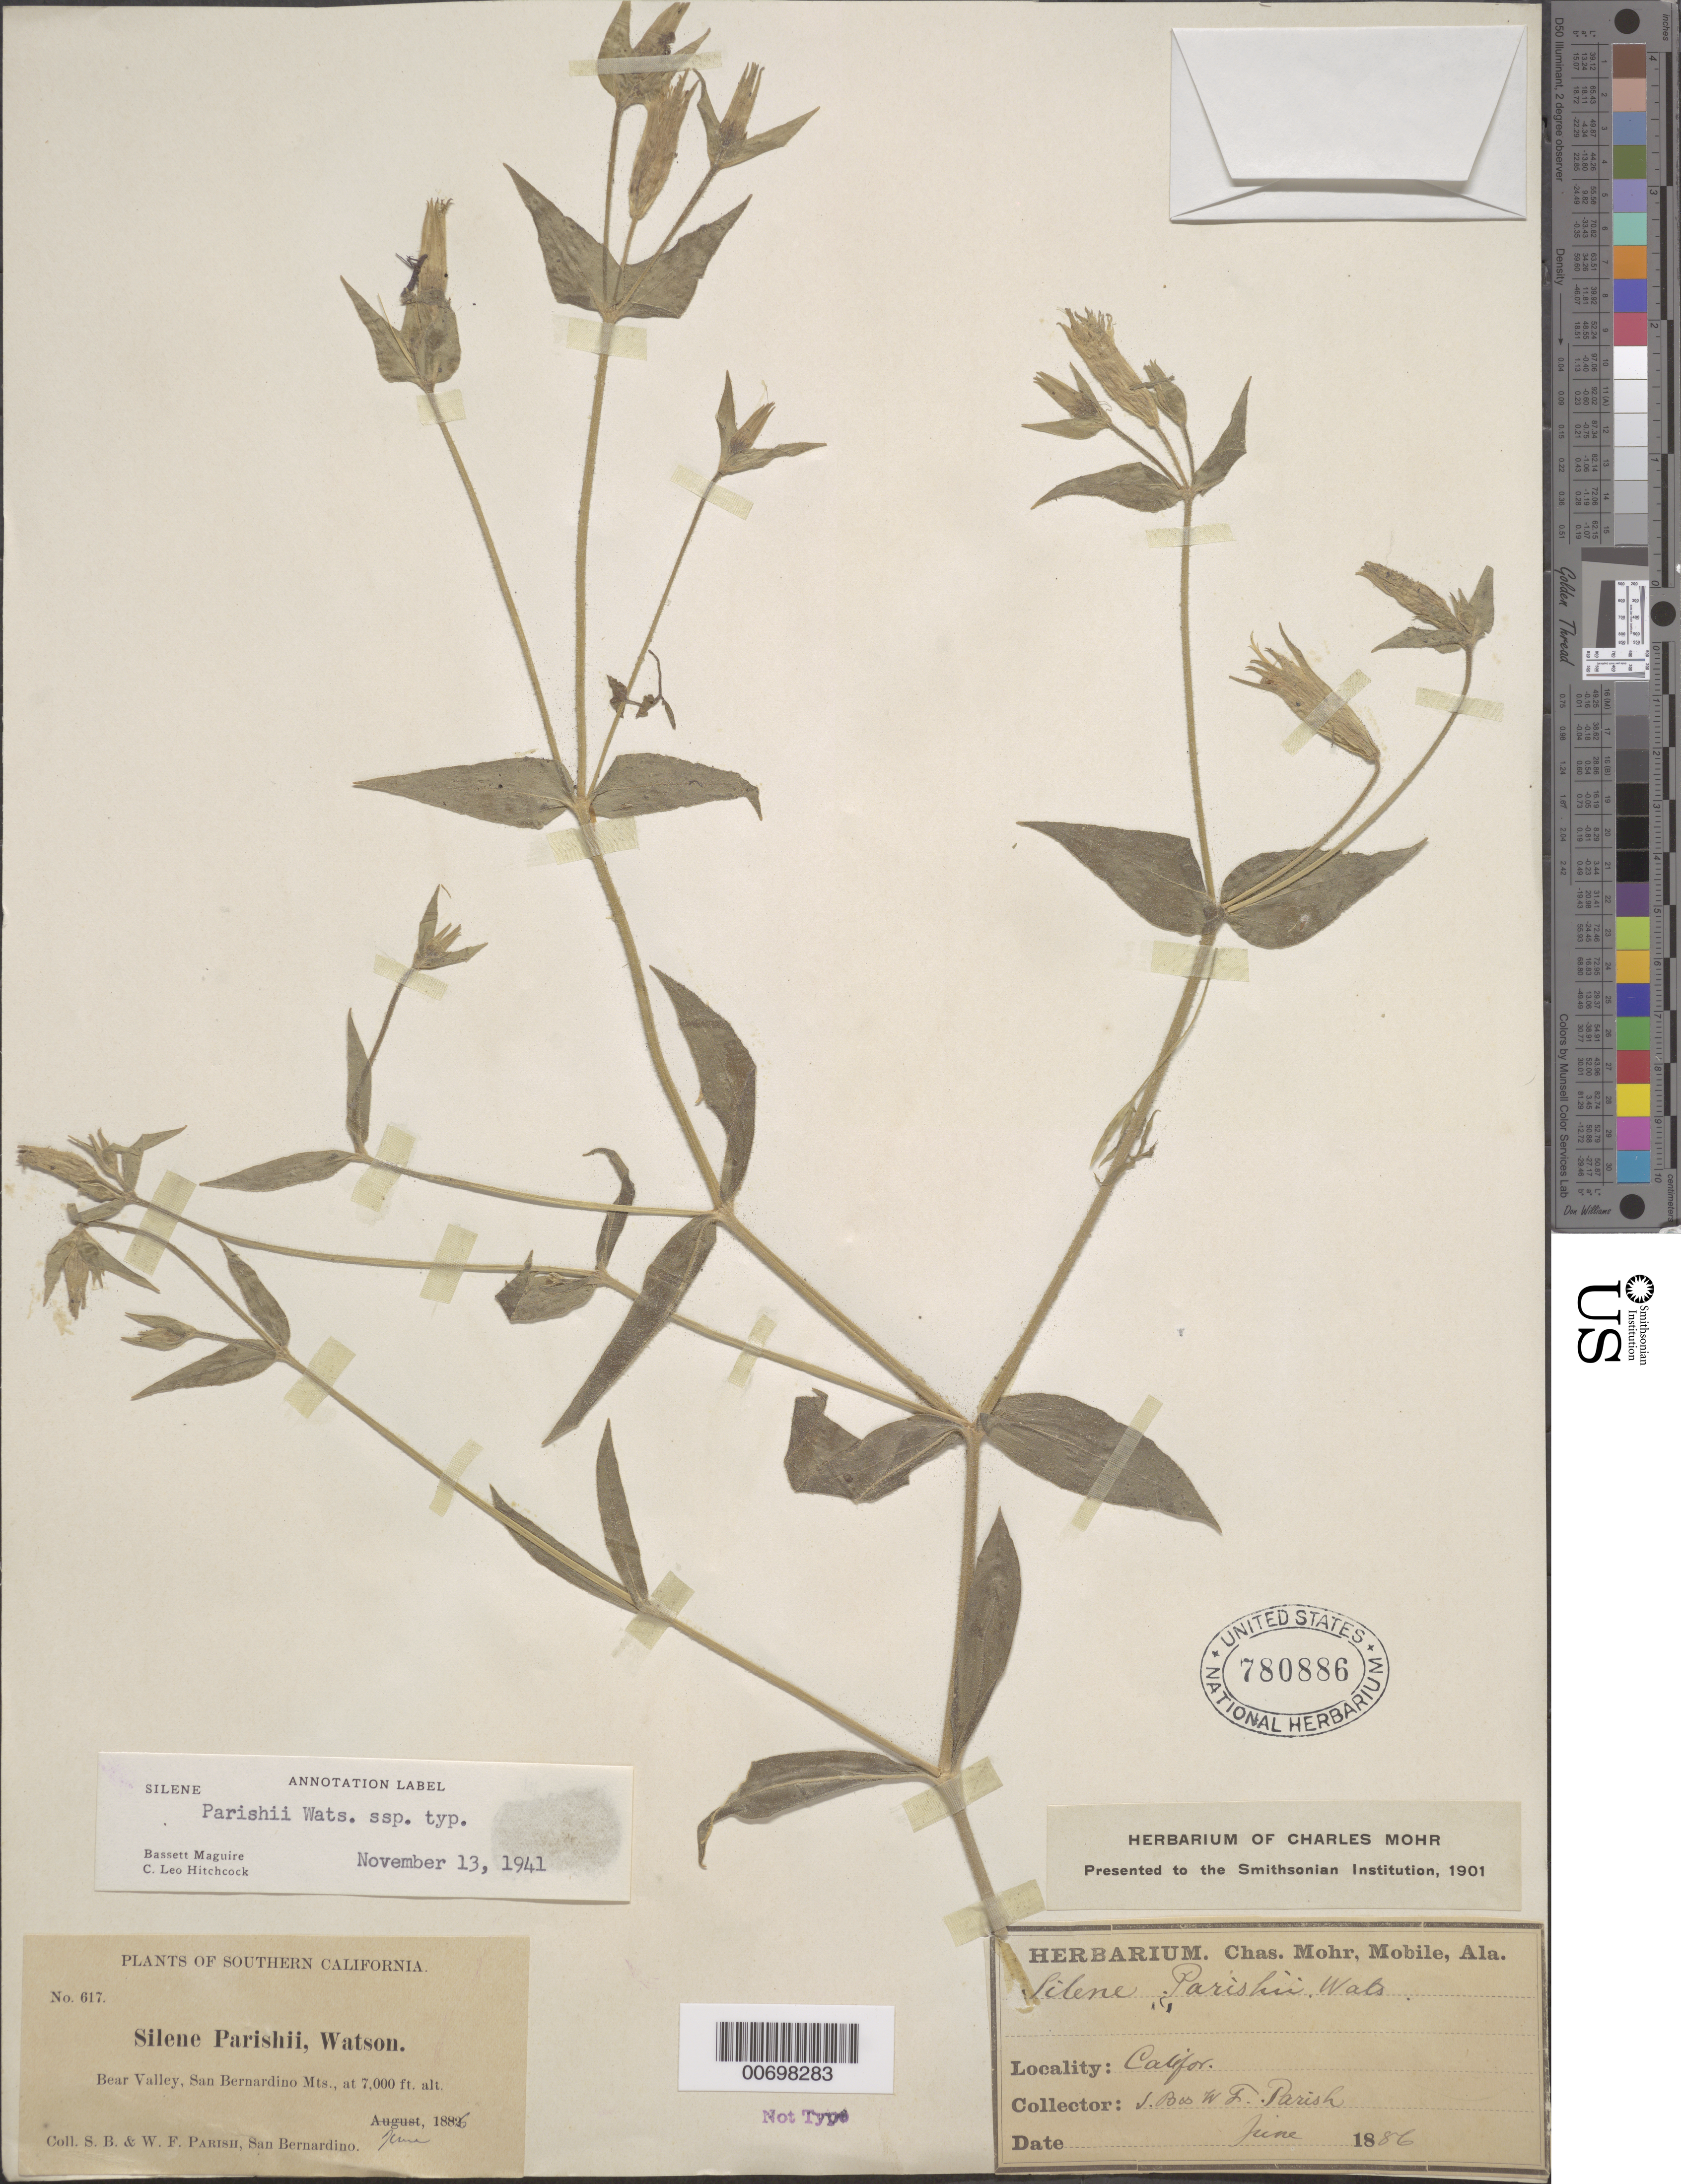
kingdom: Plantae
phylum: Tracheophyta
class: Magnoliopsida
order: Caryophyllales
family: Caryophyllaceae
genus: Silene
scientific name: Silene parishii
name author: S. Watson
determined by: Maguire, B.; Hitchcock, C. L.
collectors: S. B. Parish & W. F. Parish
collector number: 617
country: United States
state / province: California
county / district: San Bernardino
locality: Bear Valley, San Bernardino Mts.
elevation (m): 2134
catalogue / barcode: US 780886